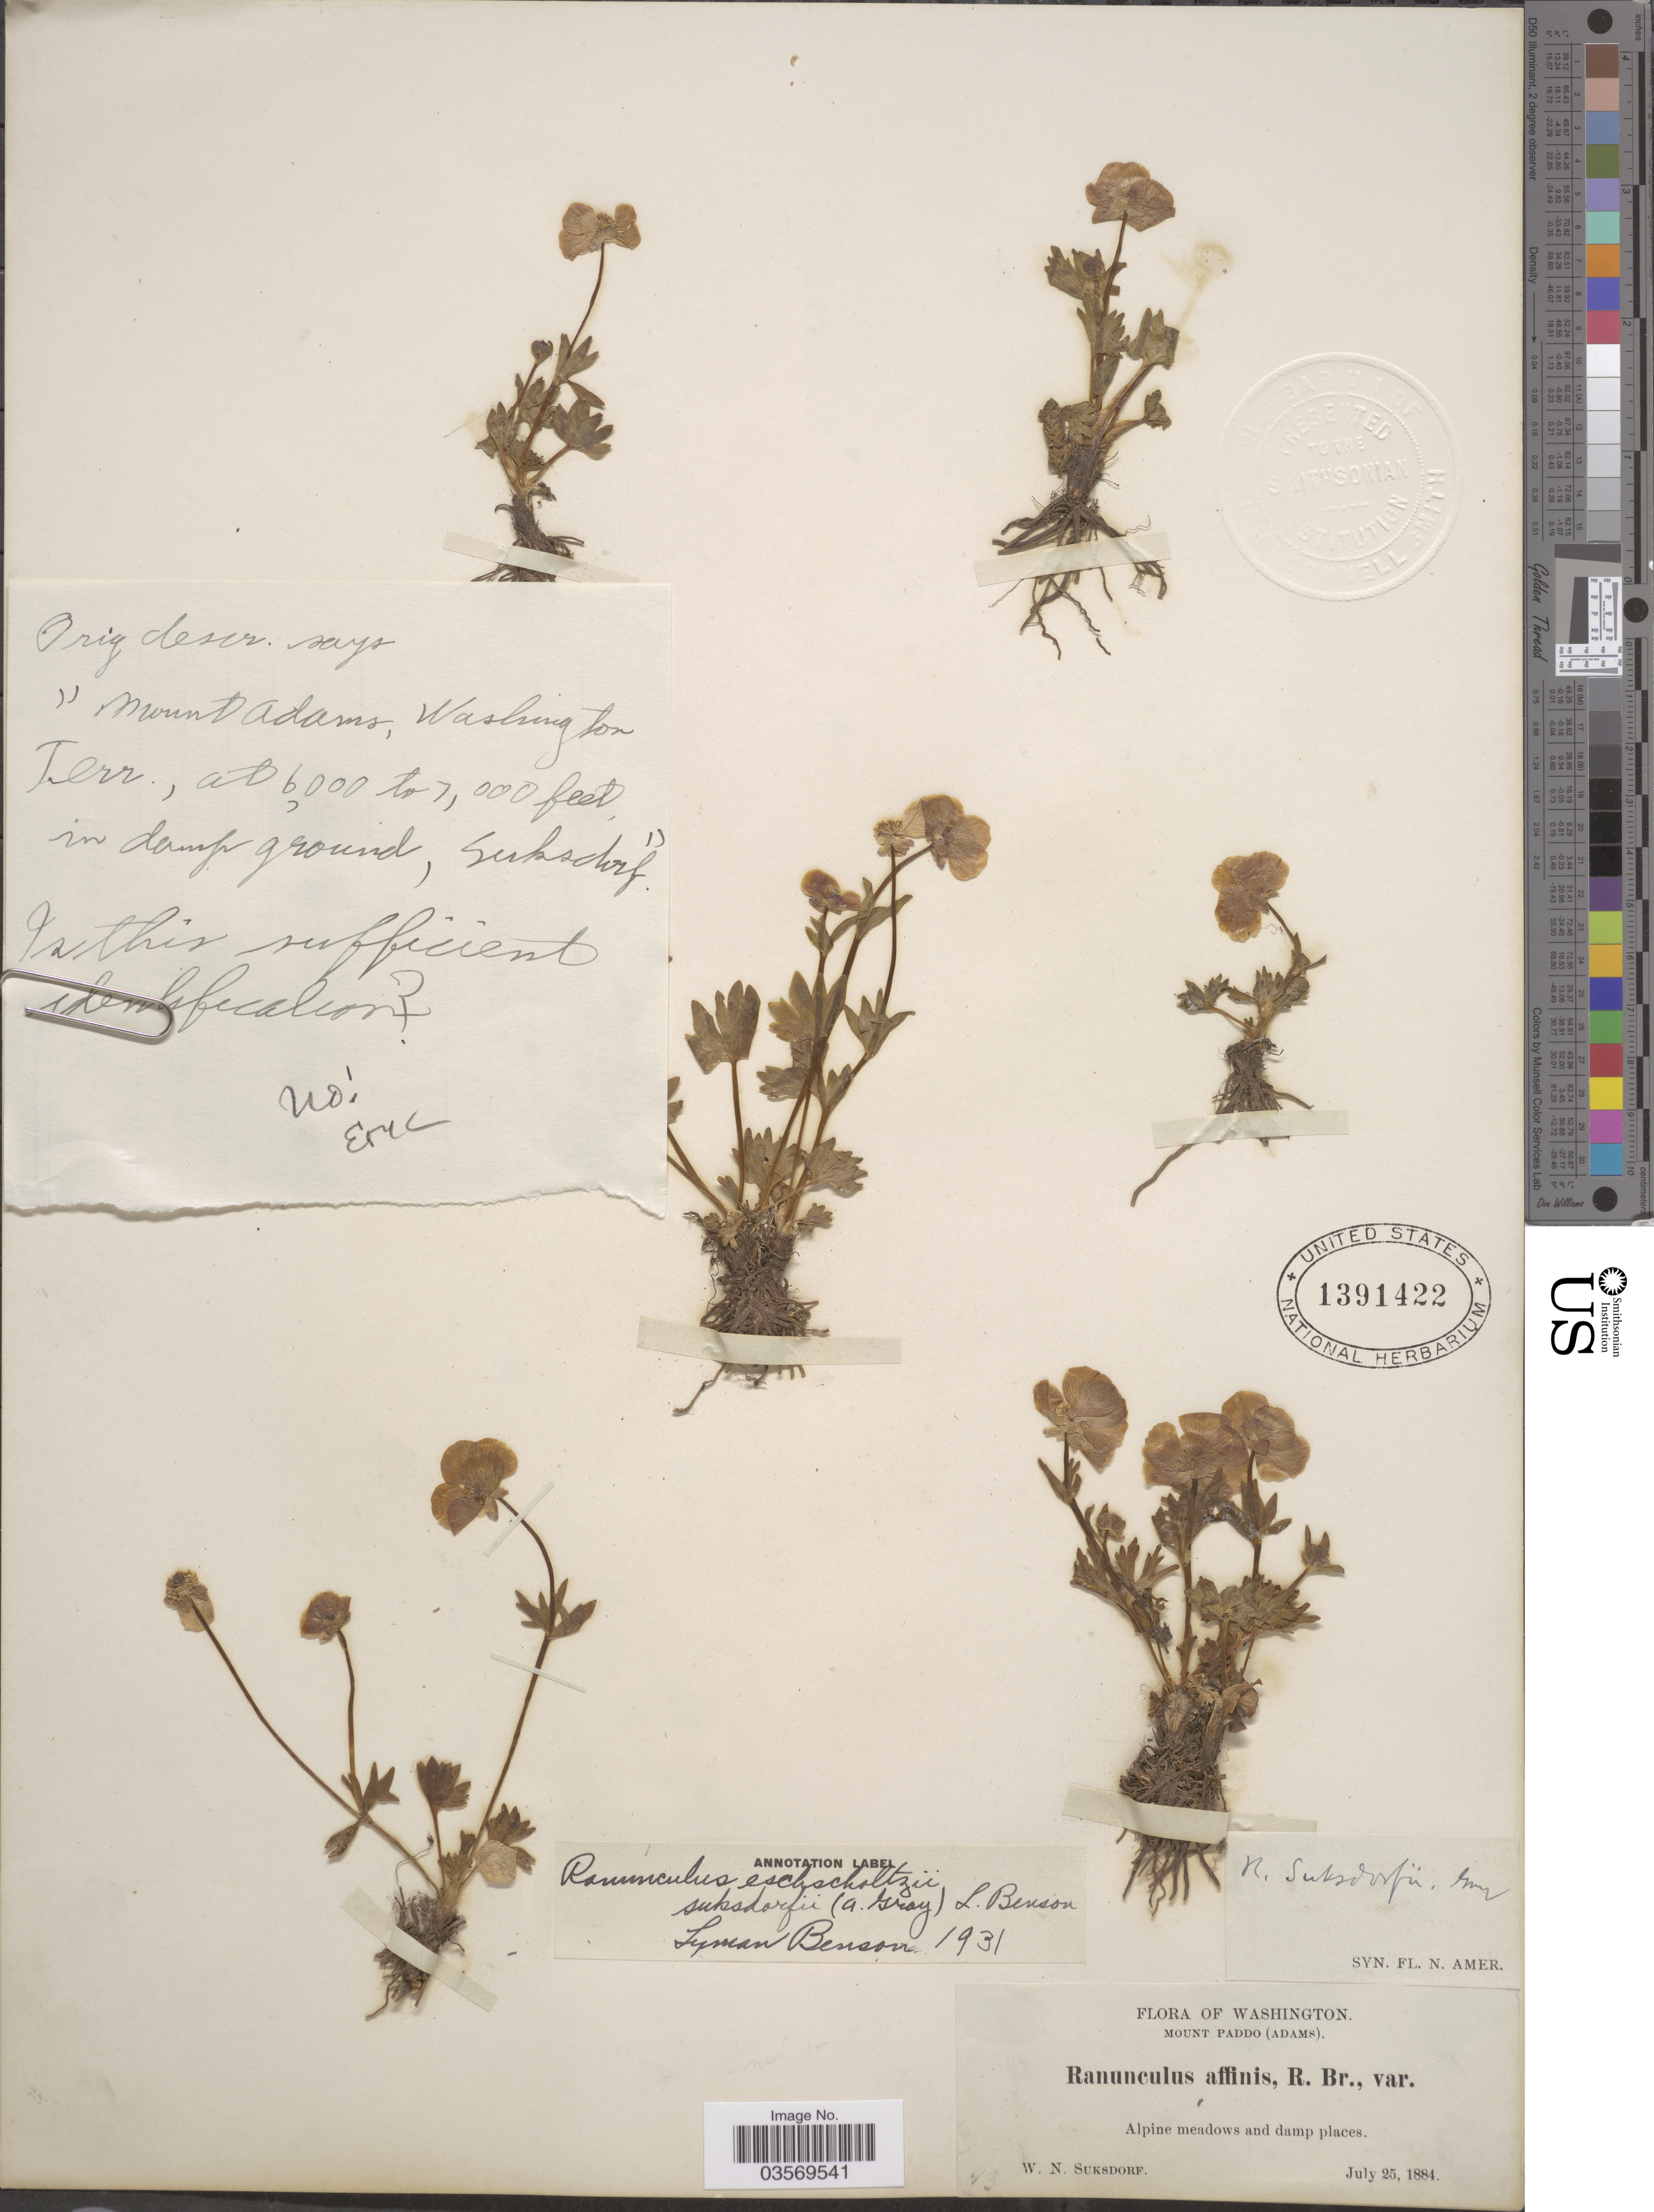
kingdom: Plantae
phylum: Tracheophyta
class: Magnoliopsida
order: Ranunculales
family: Ranunculaceae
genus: Ranunculus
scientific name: Ranunculus suksdorfii var. suksdorfii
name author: A. Gray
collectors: W. N. Suksdorf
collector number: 93*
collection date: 1884-07-25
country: United States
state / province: Washington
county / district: Skamania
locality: Mount Paddo (Adams).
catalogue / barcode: US 1391422